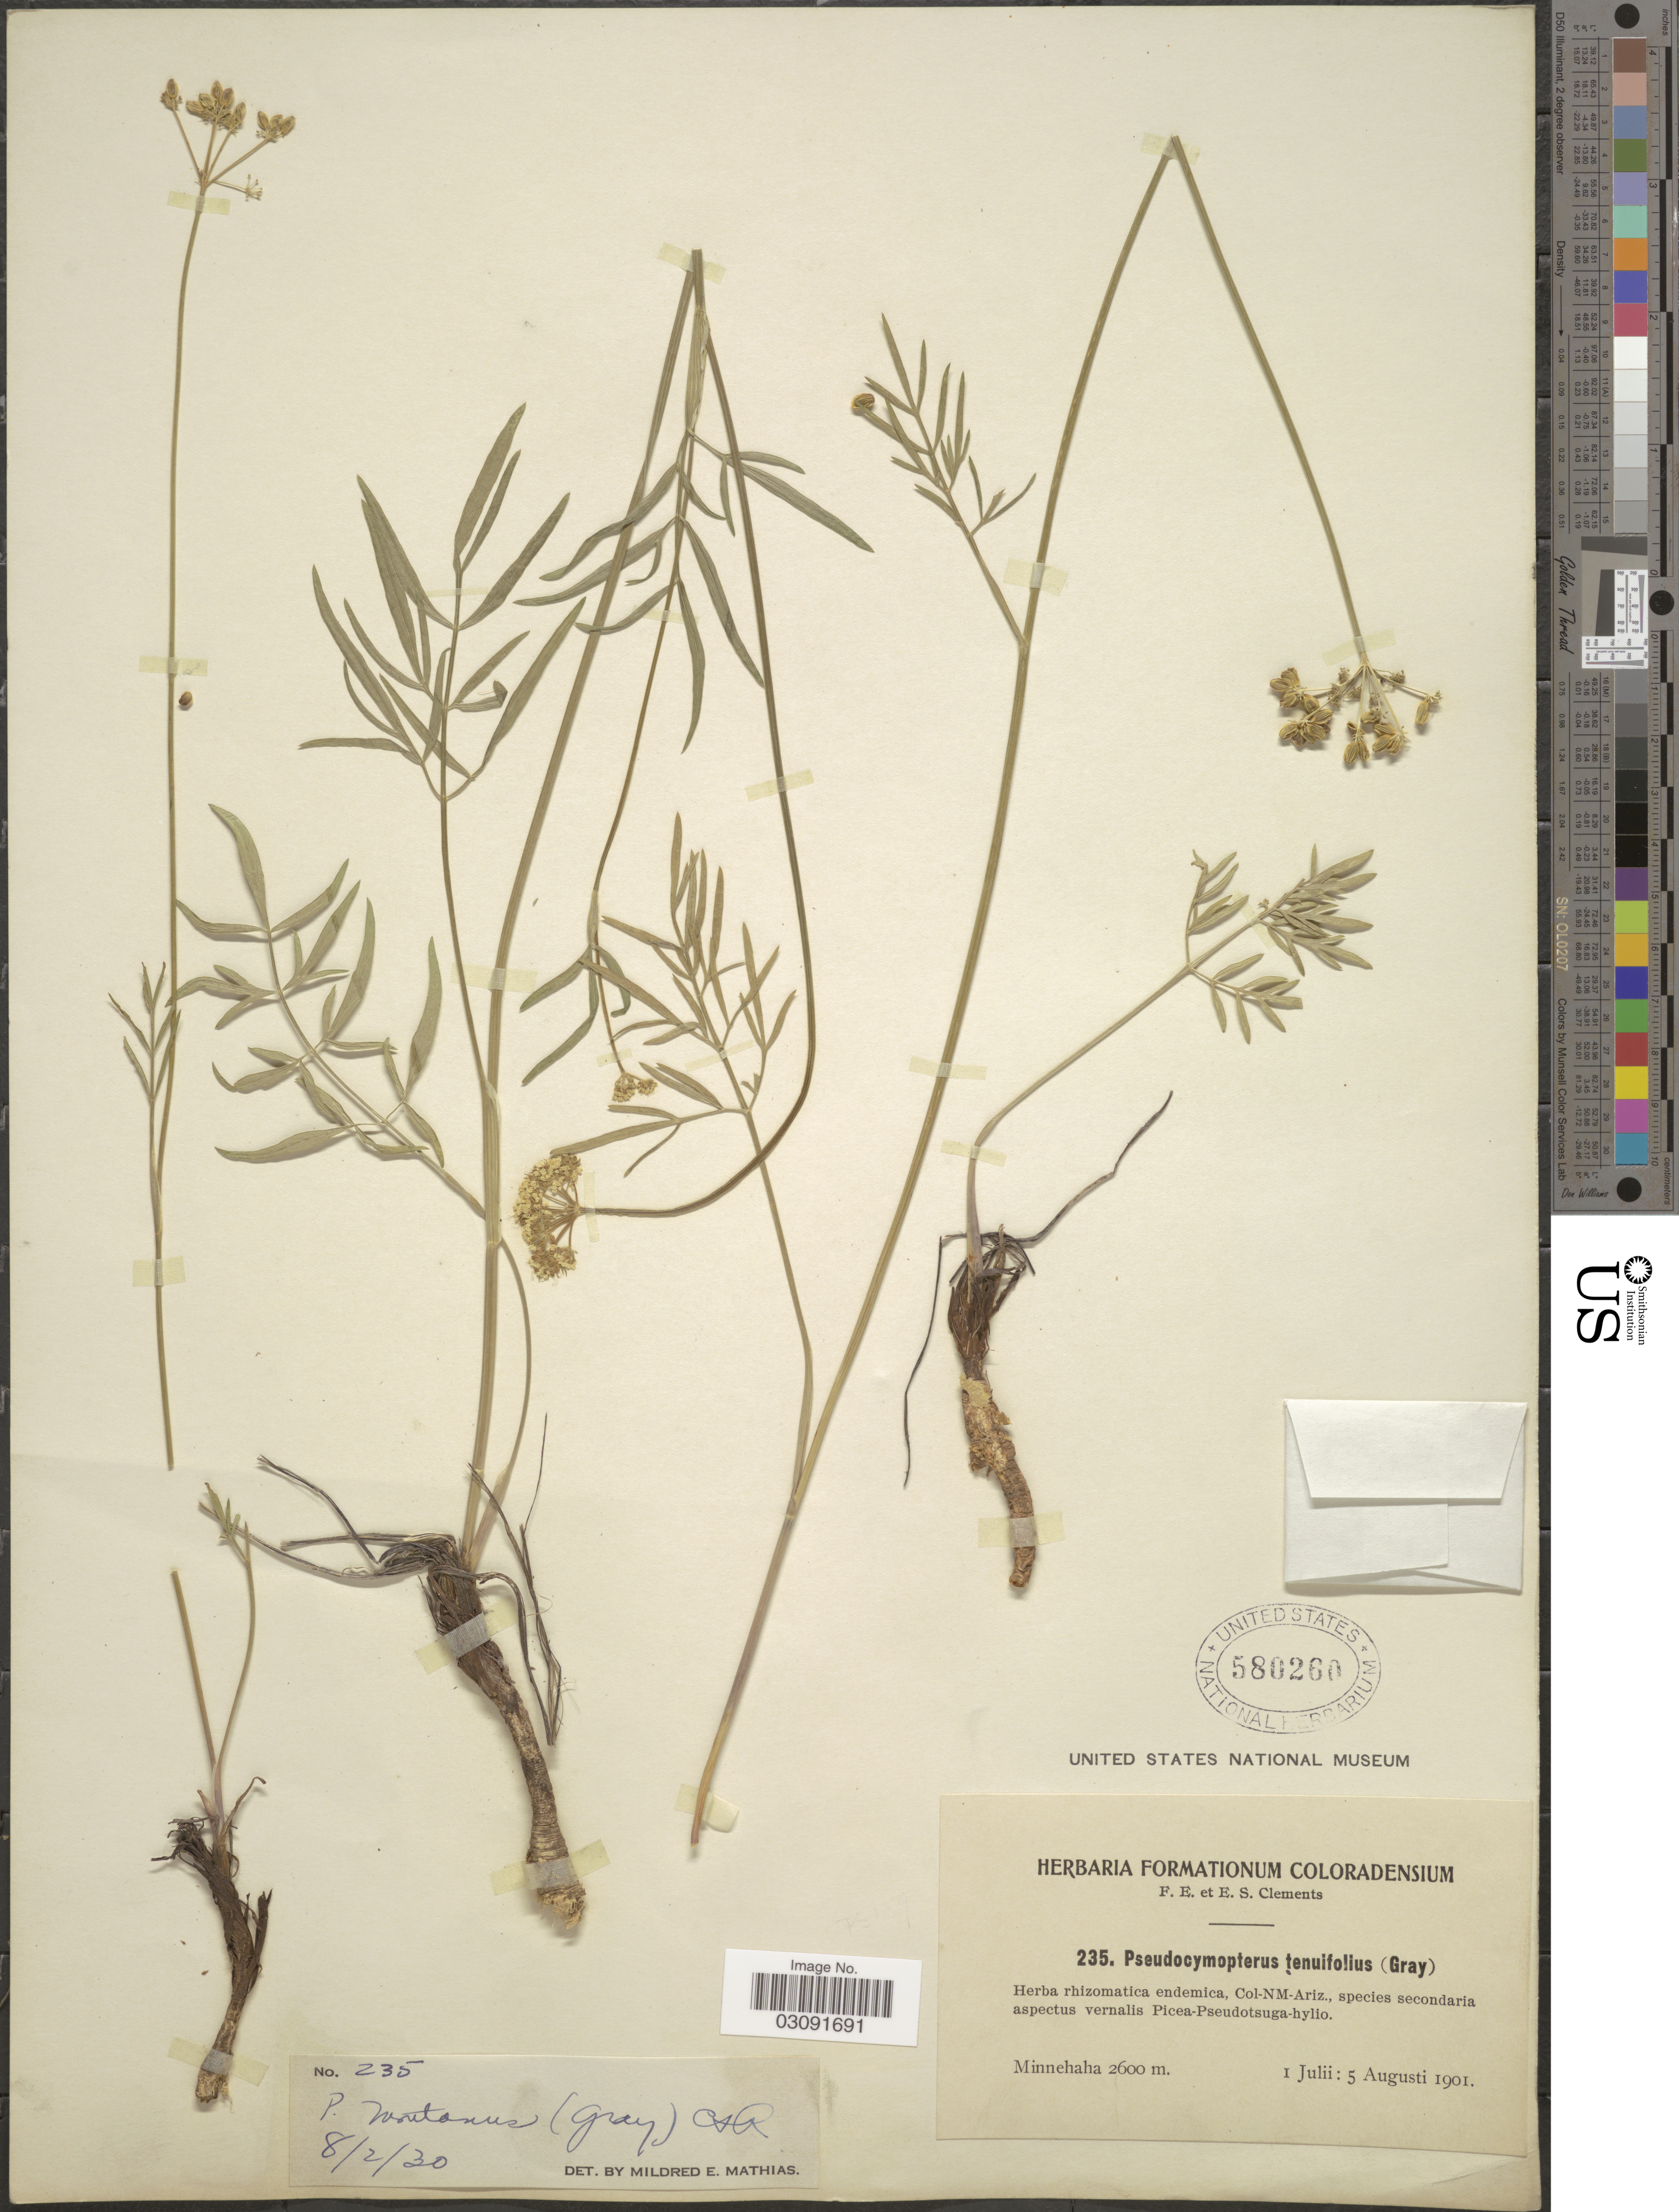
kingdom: Plantae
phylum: Tracheophyta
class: Magnoliopsida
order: Apiales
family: Apiaceae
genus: Pseudocymopterus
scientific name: Pseudocymopterus montanus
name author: (A. Gray) J.M. Coult. & Rose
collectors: F. E. Clements & E. S. Clements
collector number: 235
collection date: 1901-07-01/1901-08-05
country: United States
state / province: Colorado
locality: Minnehaha.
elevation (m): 2600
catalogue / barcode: US 580260